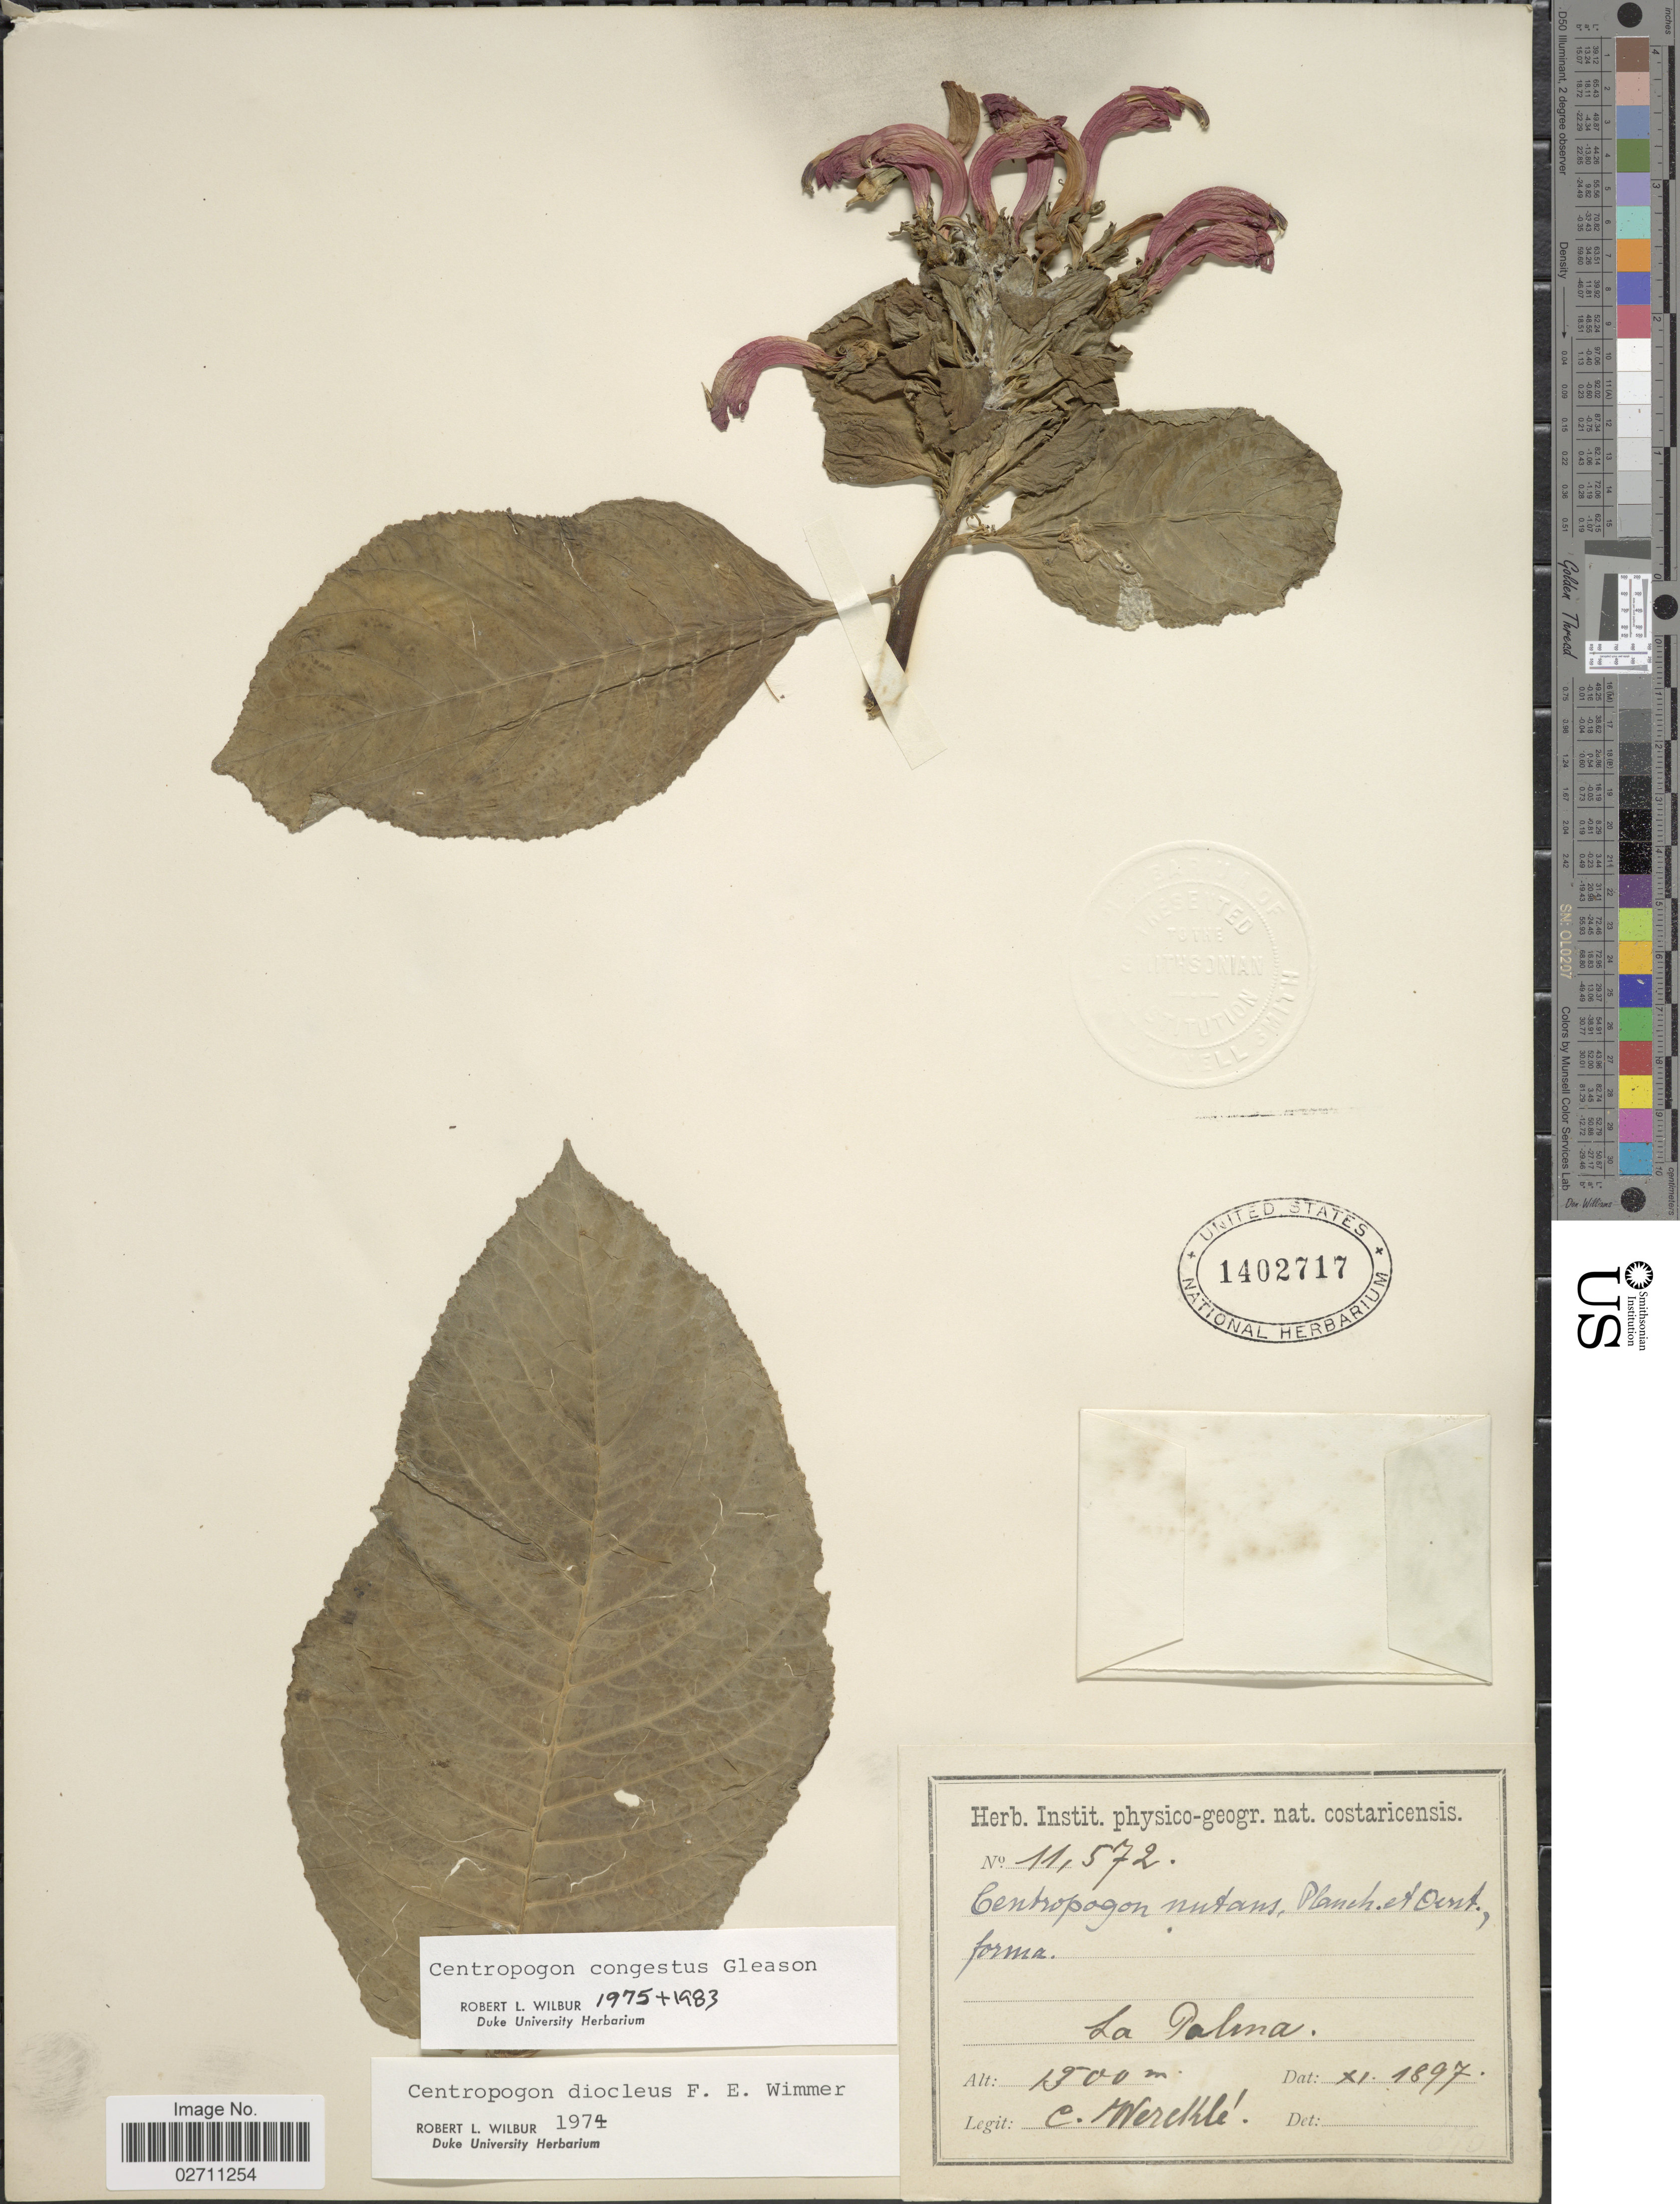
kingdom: Plantae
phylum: Tracheophyta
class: Magnoliopsida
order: Asterales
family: Campanulaceae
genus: Centropogon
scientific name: Centropogon congestus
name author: Gleason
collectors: C. Wercklé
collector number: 11572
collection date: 1897-11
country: Costa Rica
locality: La Palma.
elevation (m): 1300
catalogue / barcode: US 1402717